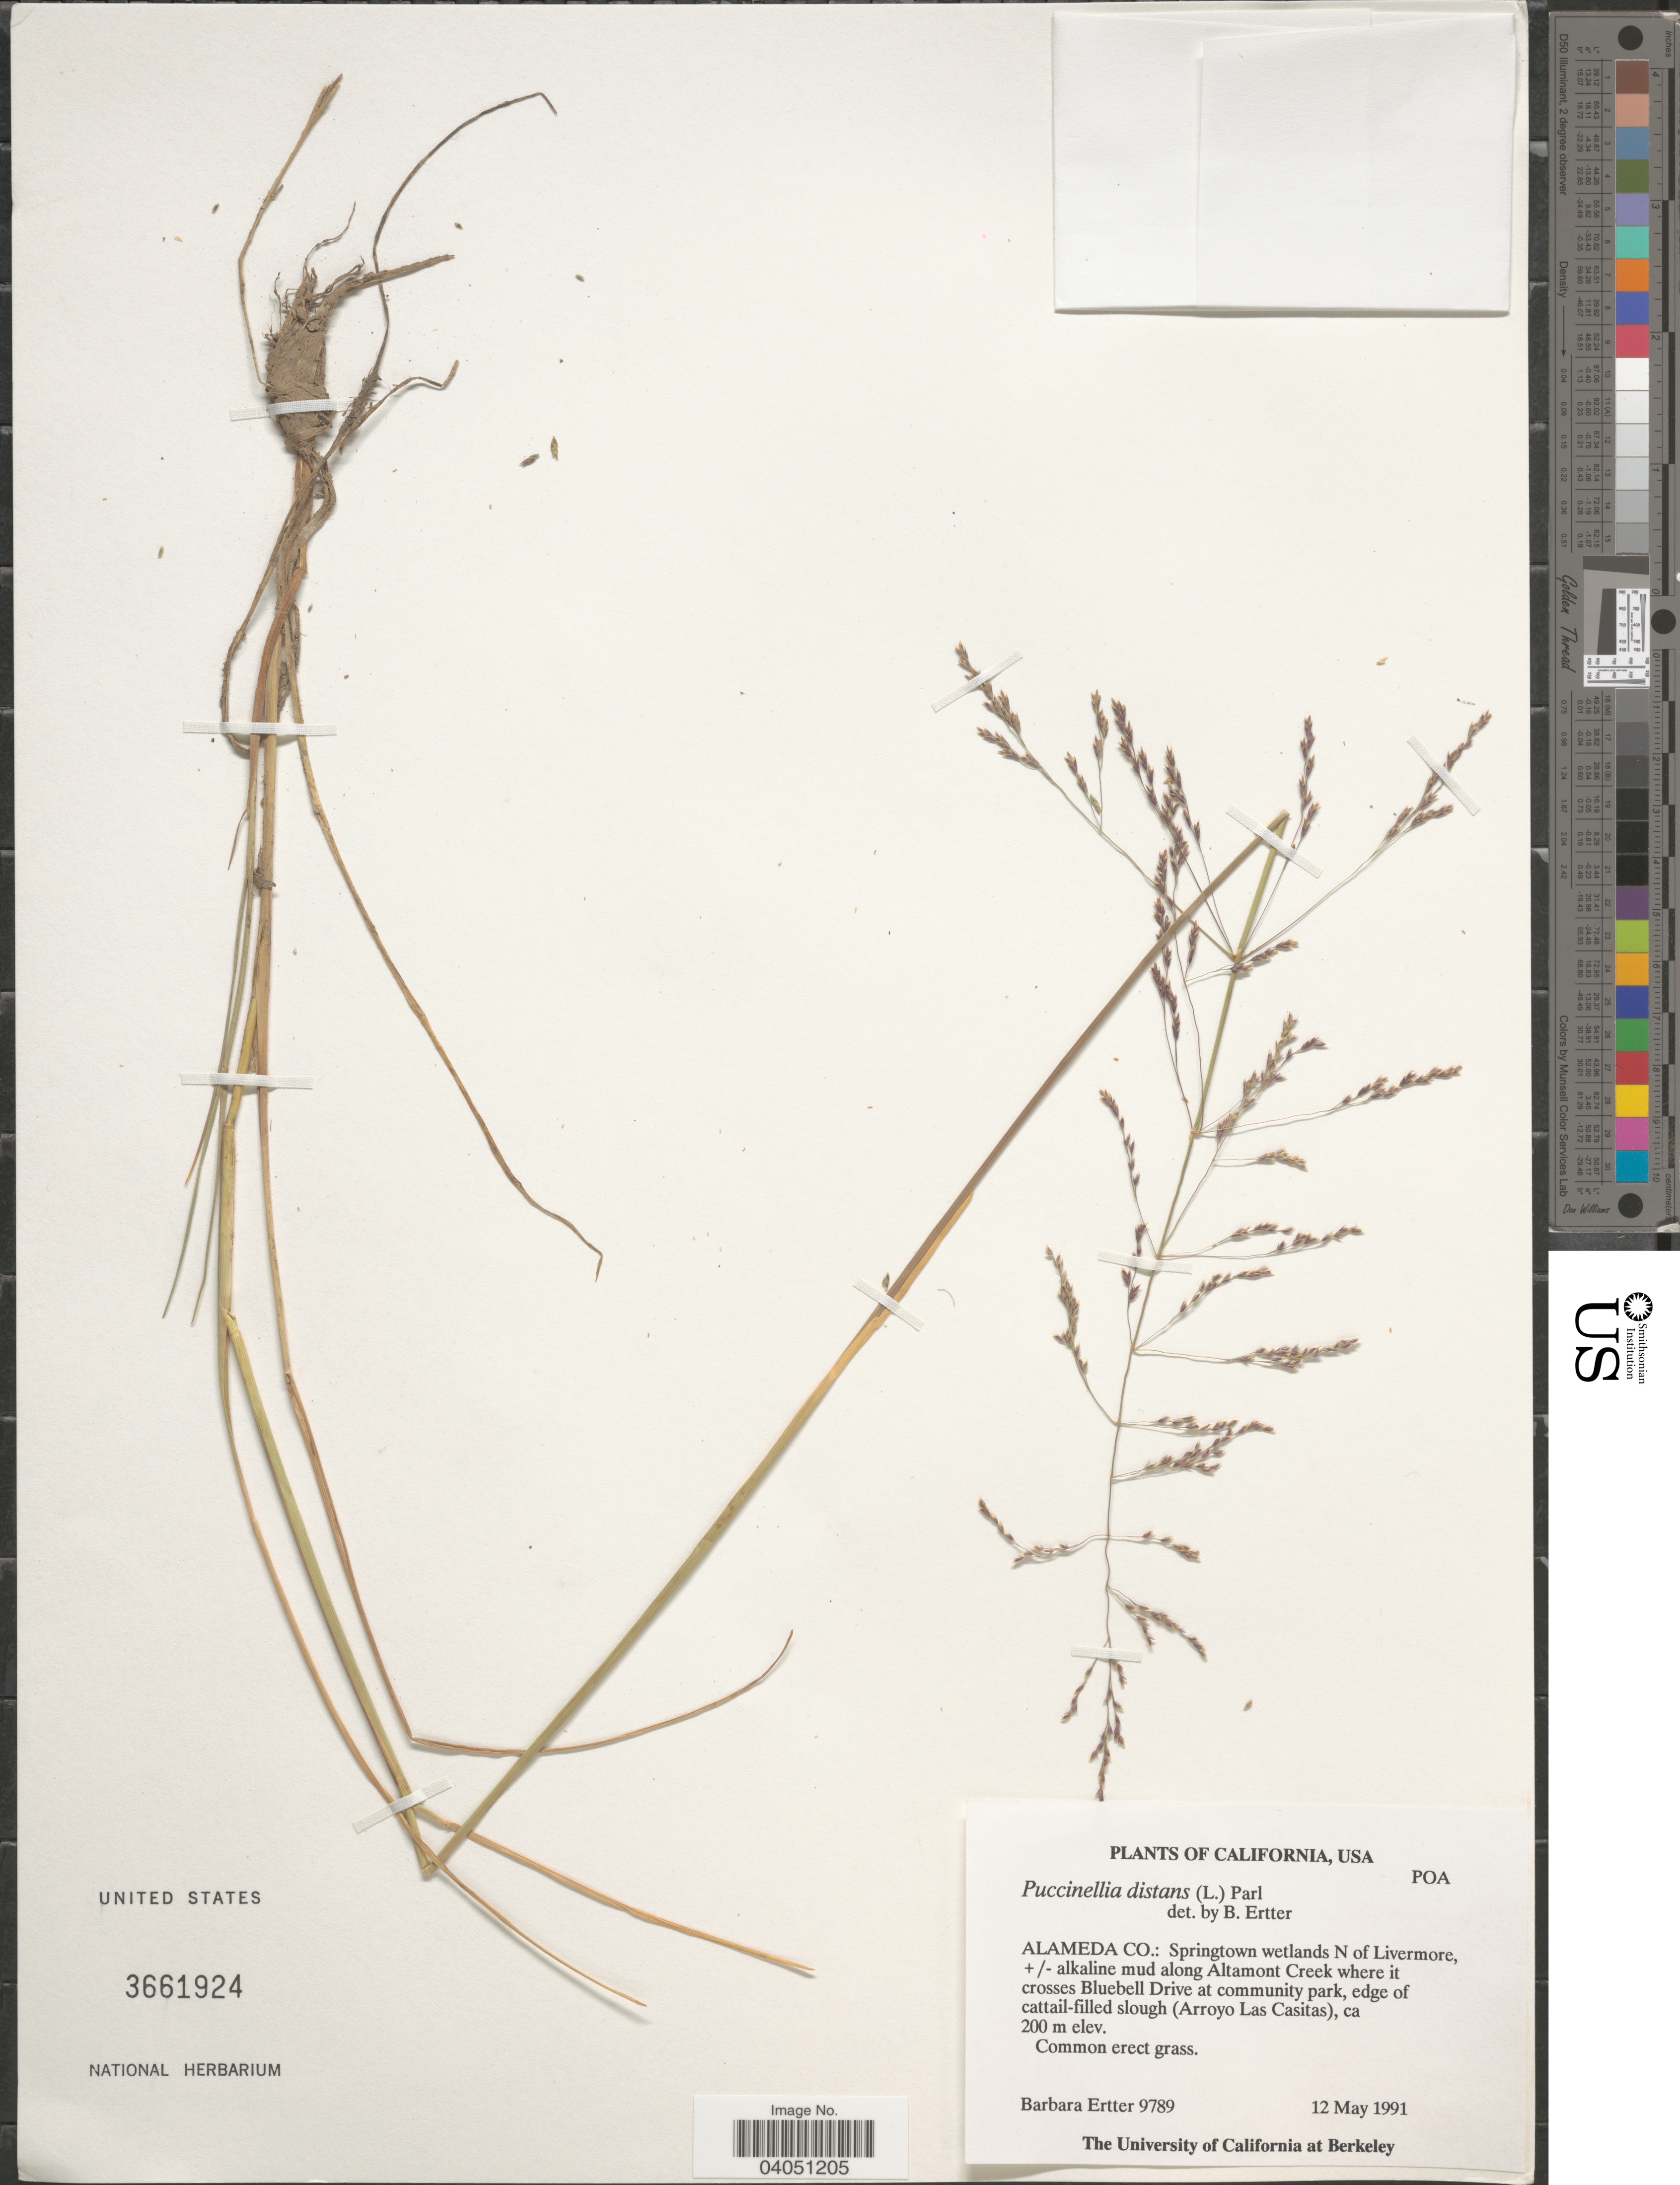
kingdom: Plantae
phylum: Tracheophyta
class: Liliopsida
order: Poales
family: Poaceae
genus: Puccinellia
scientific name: Puccinellia distans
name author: (Jacq.) Parl.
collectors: B. Ertter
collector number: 9789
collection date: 1991-05-12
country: United States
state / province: California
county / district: Alameda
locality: Alameda Co.: Springtown wetlands N of Livermore, +/- alkaline mud along Altamont Creek where it crosses Bluebell Drive at community park, edge of cattail filled slough (Arroyo Las Casitas).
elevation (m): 200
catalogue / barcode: US 3661924